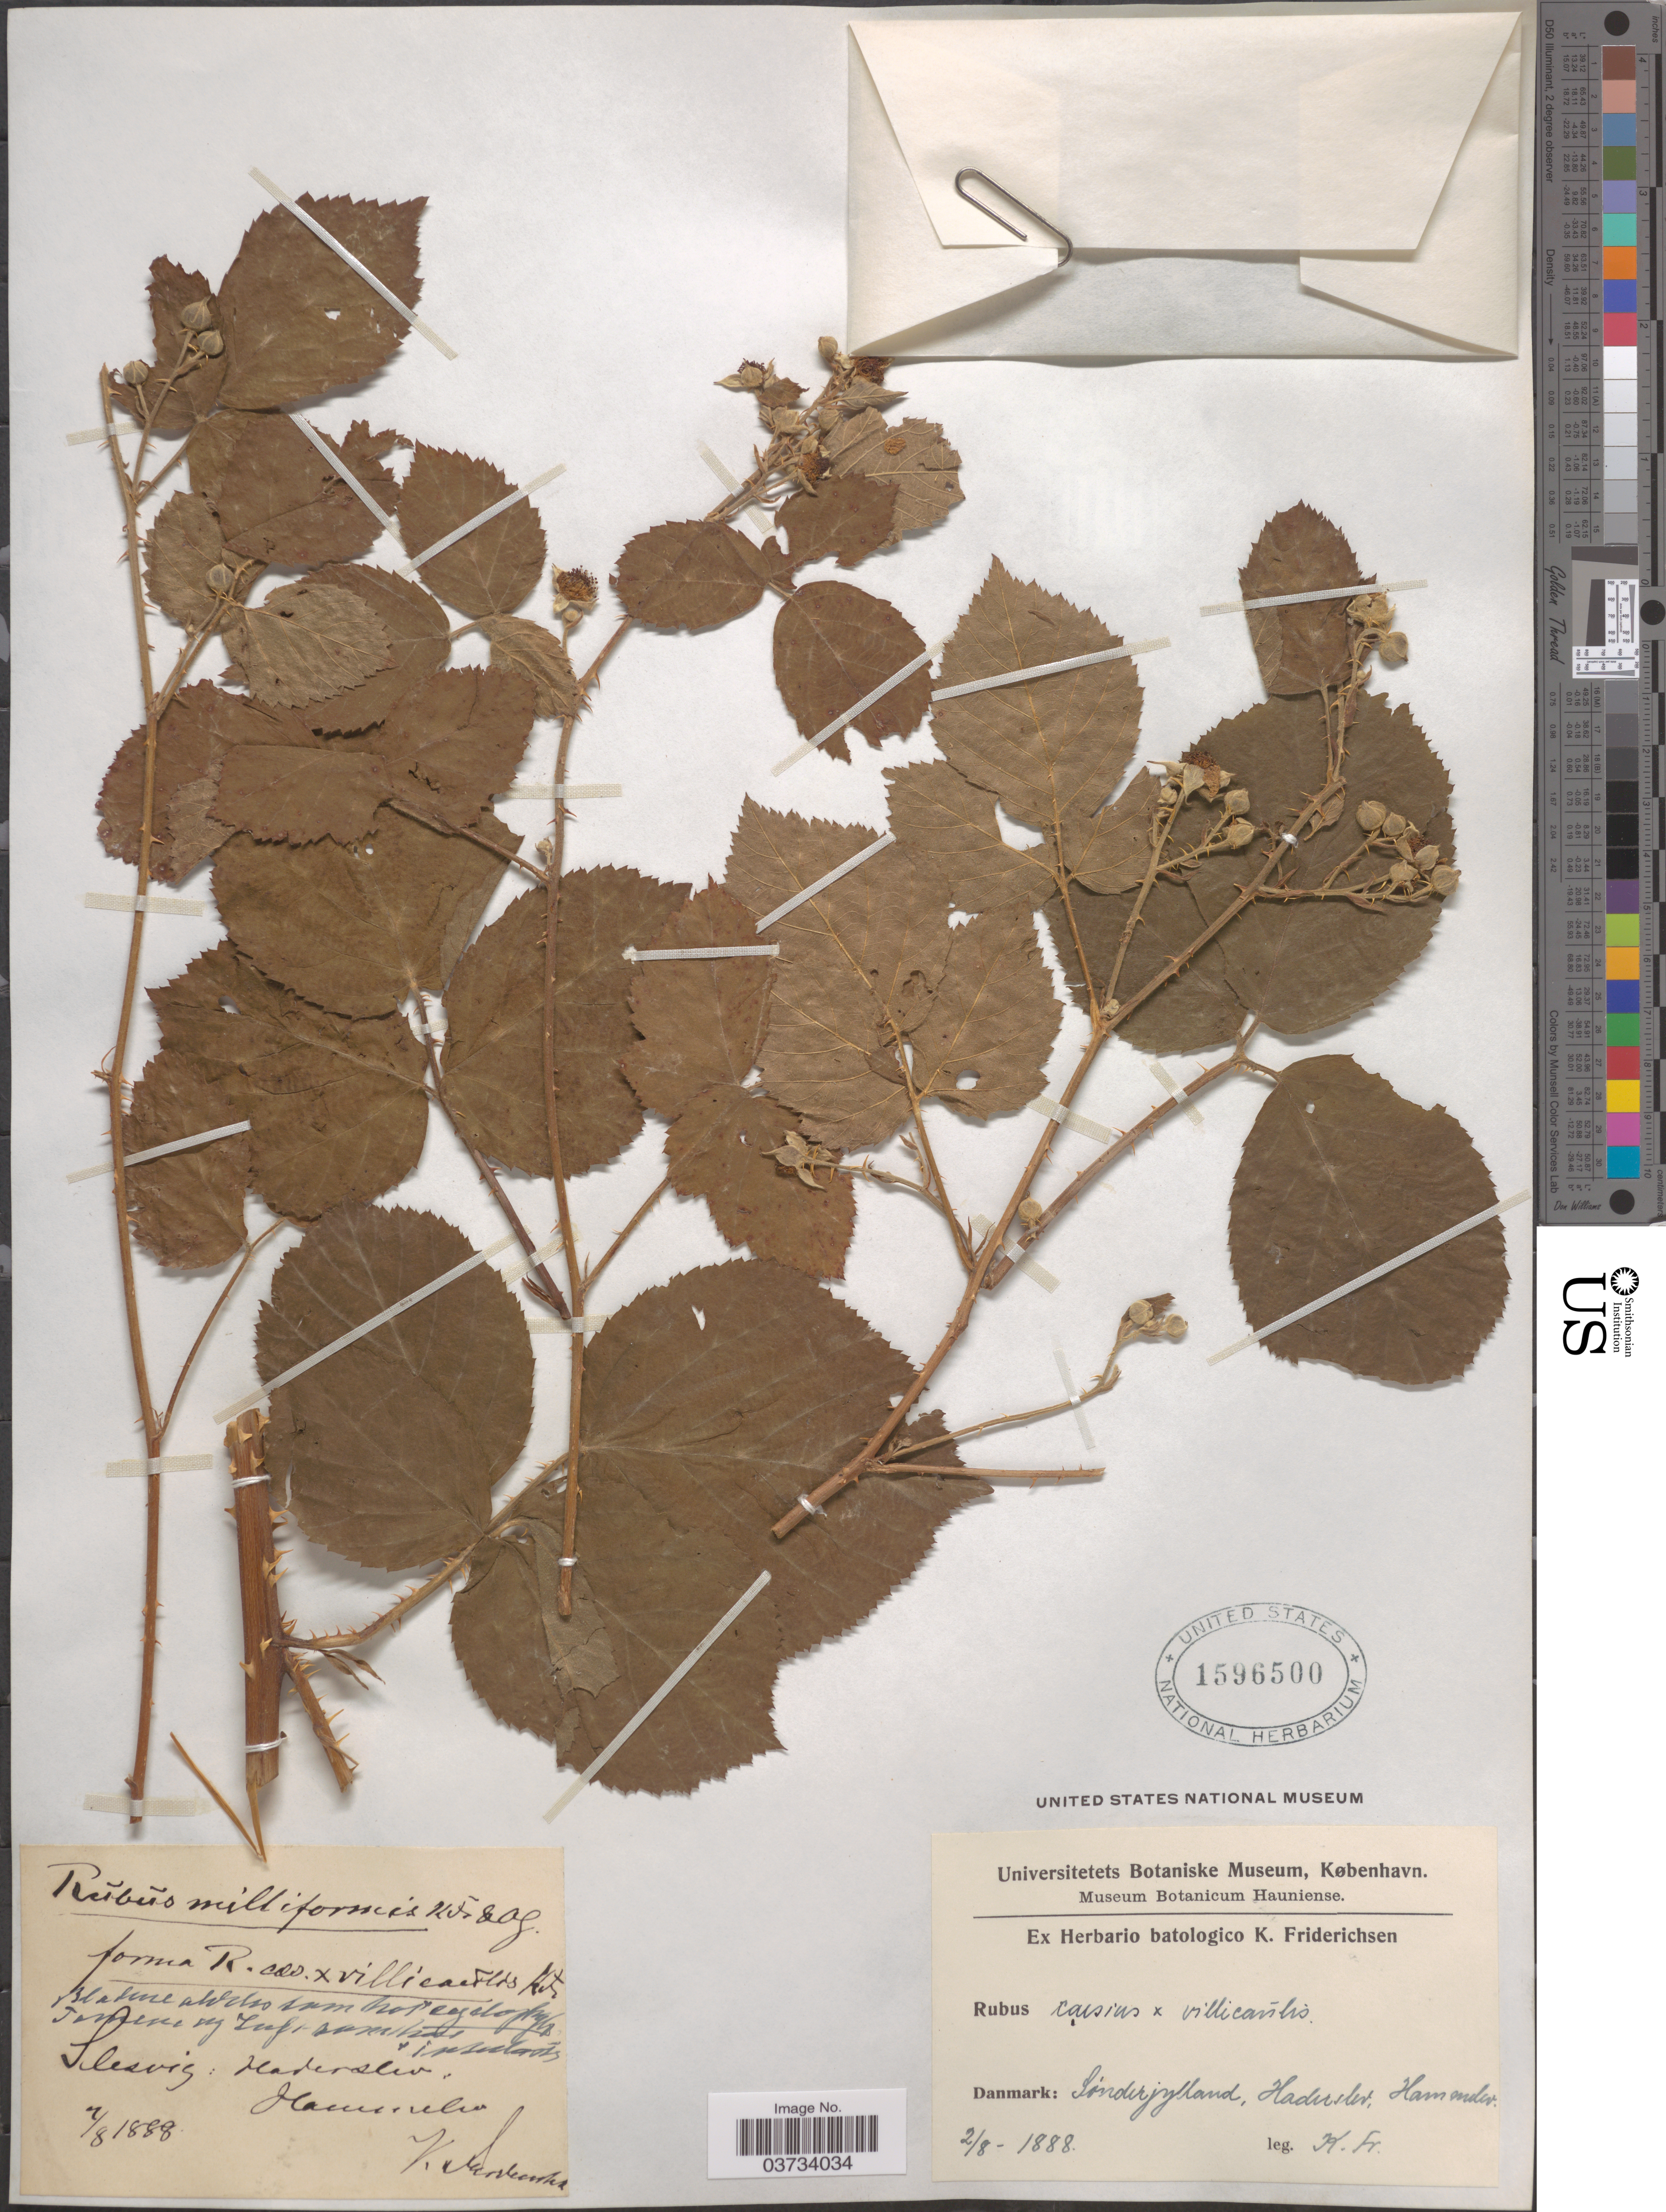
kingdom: Plantae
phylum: Tracheophyta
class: Magnoliopsida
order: Rosales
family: Rosaceae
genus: Rubus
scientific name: Rubus caesius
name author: L.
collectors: K. Friderichsen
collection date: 1888-08-02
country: Denmark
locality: Sønderjylland, Haderslev, Hammelev. Slesvig.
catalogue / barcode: US 1596500